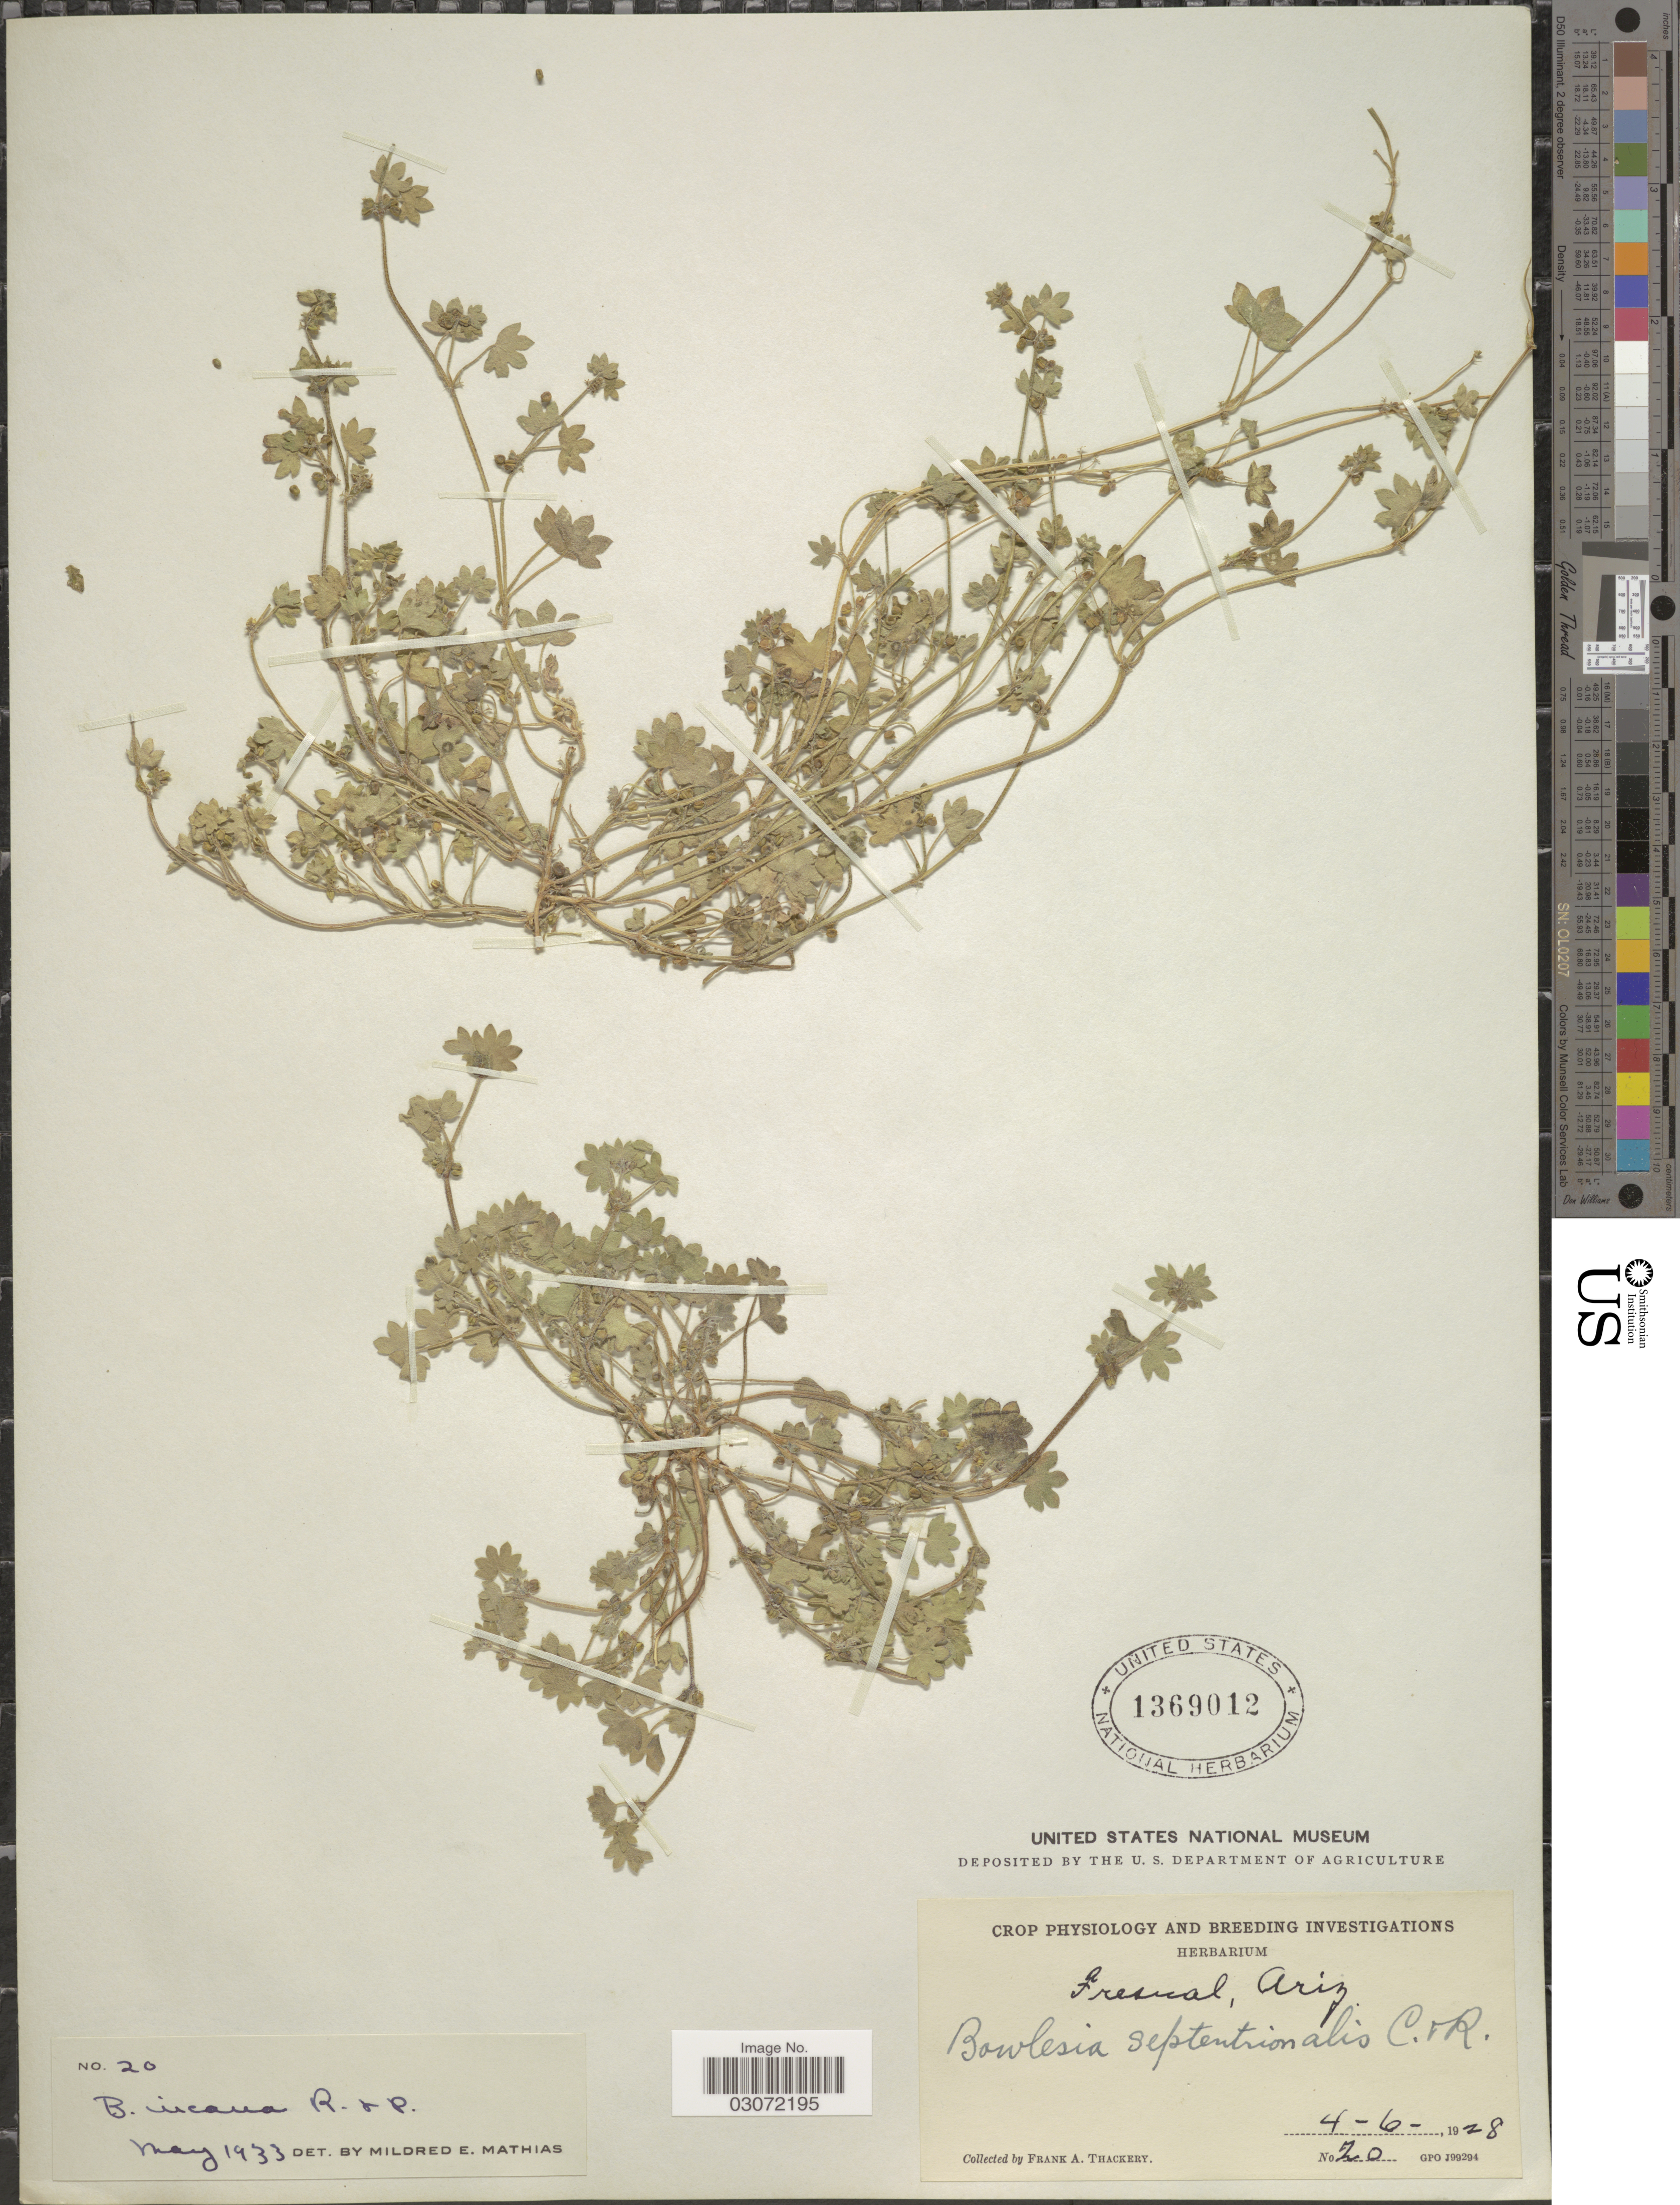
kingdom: Plantae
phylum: Tracheophyta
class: Magnoliopsida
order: Apiales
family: Apiaceae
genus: Bowlesia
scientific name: Bowlesia incana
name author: Ruiz & Pav.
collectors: F. Thackery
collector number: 20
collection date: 1928-04-06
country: United States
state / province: Arizona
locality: Fresnel.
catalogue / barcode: US 1369012